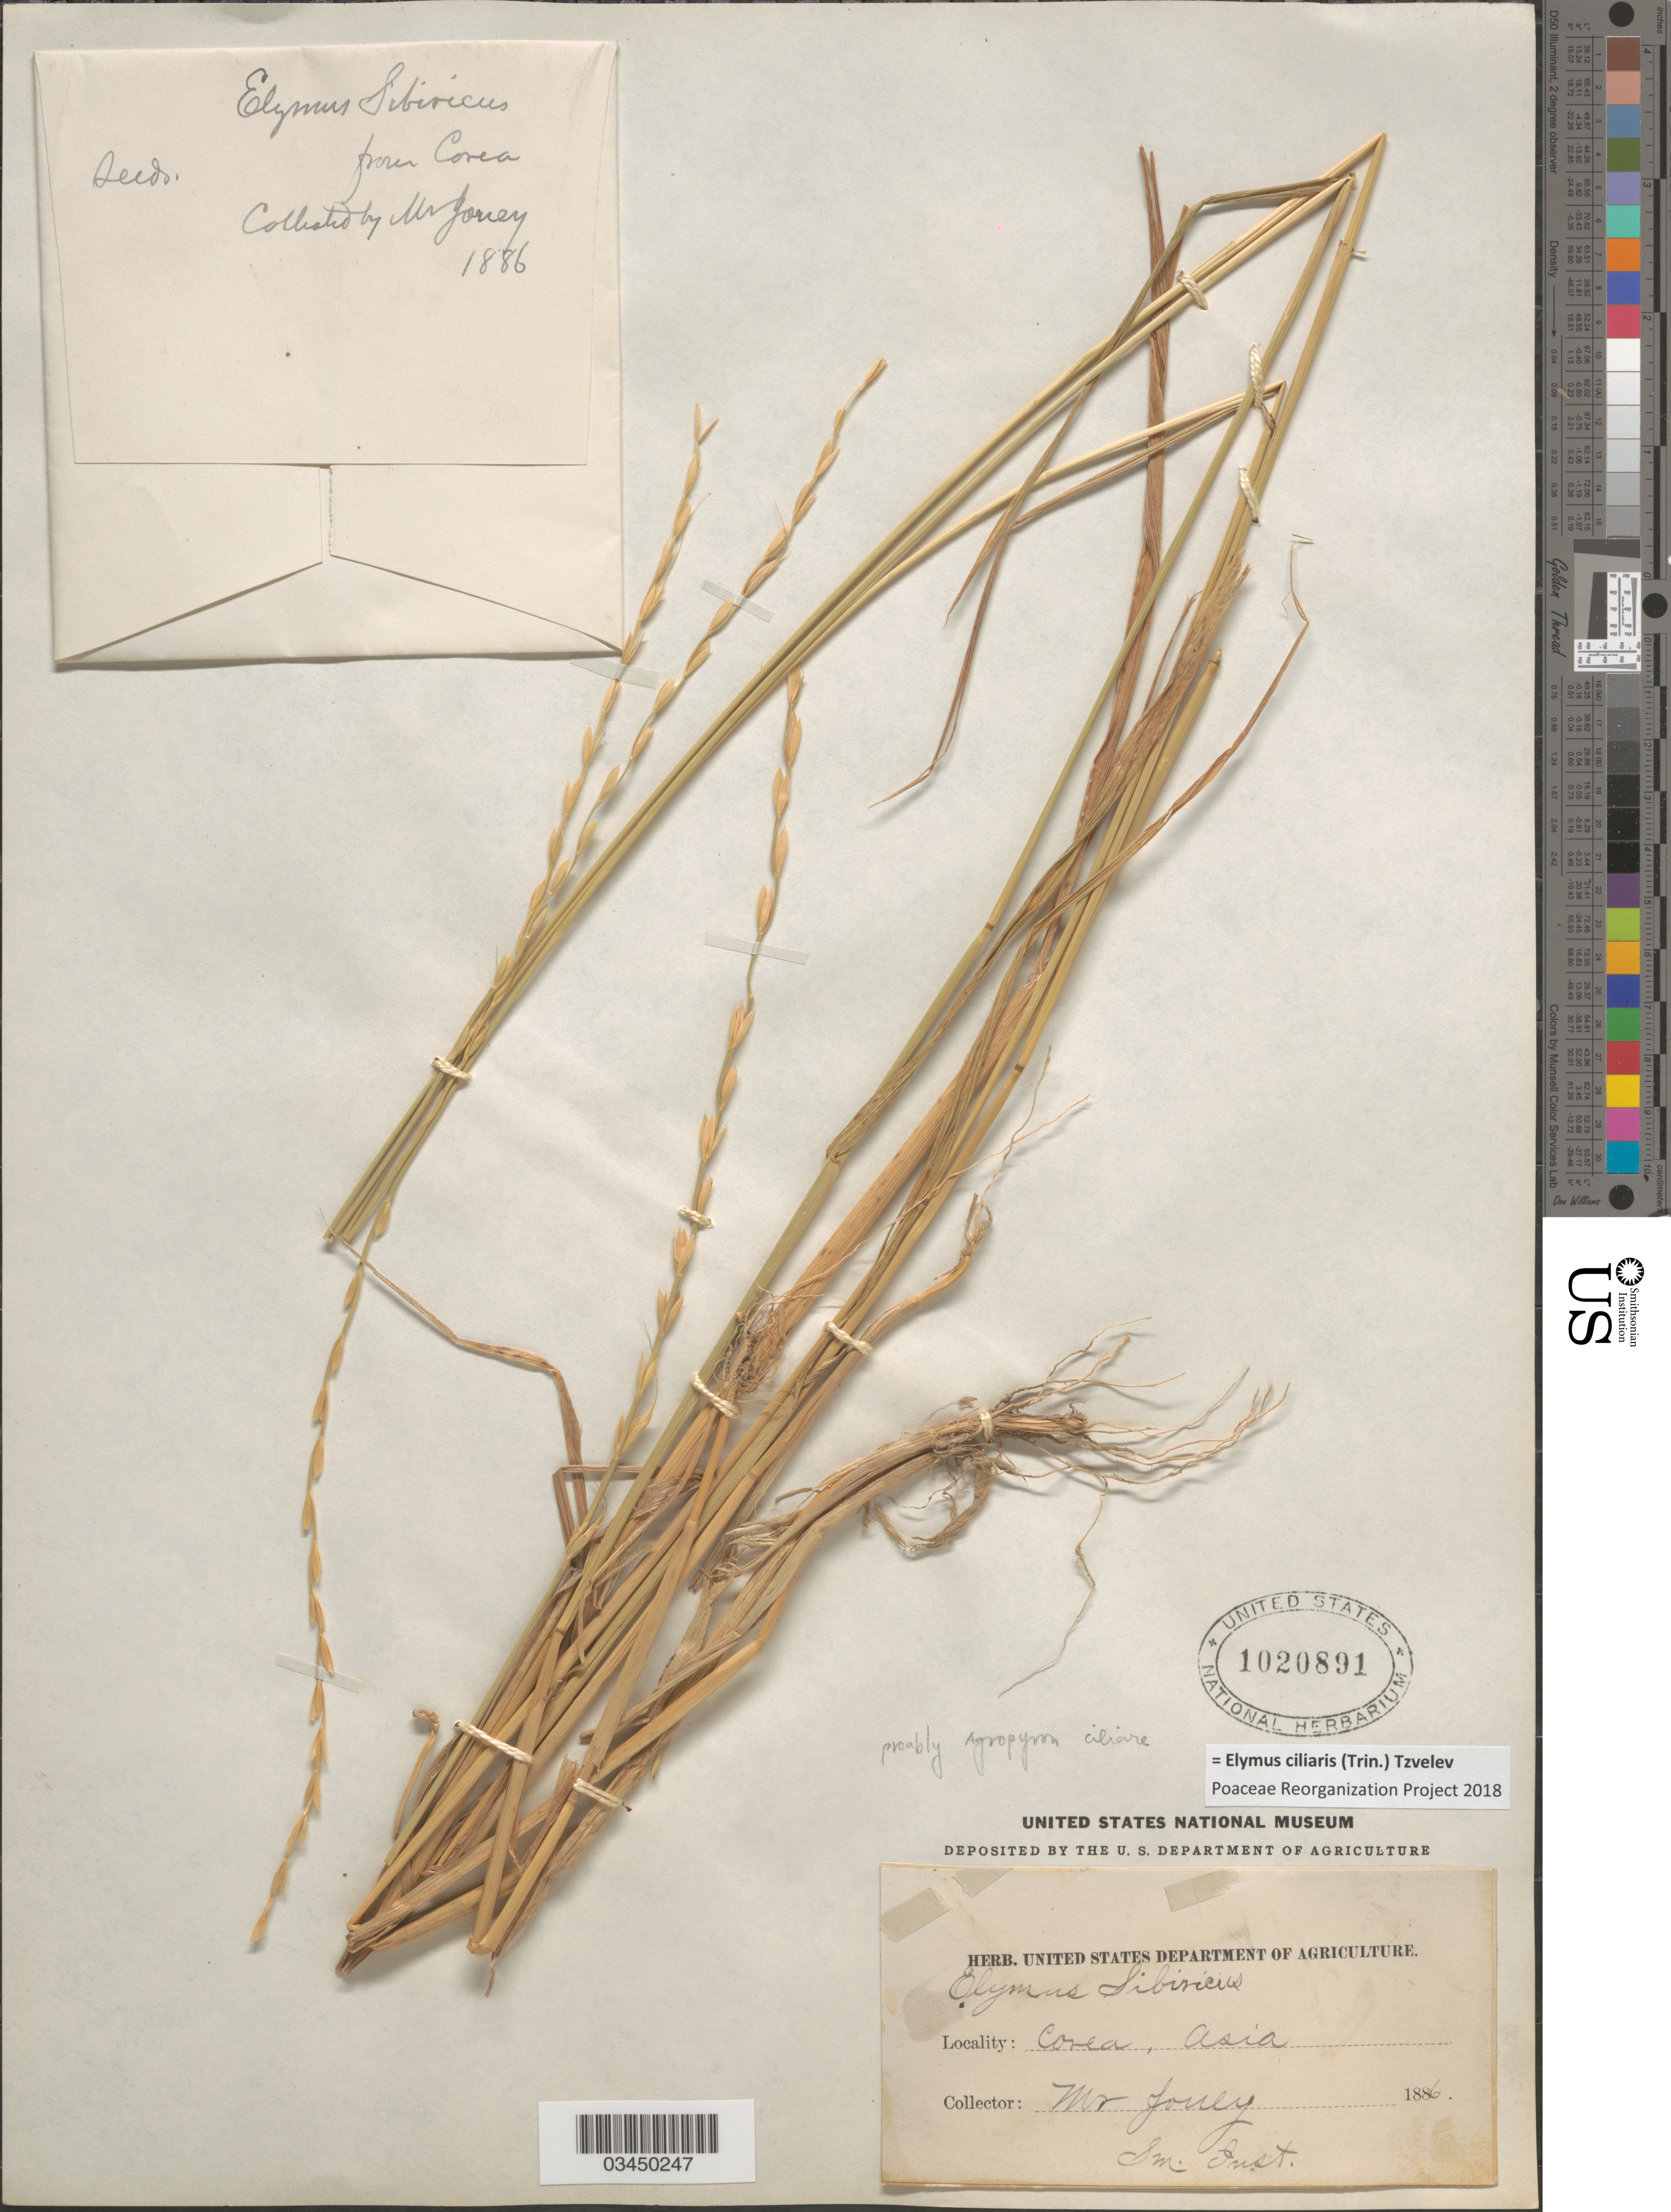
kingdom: Plantae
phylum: Tracheophyta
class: Liliopsida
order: Poales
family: Poaceae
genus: Elymus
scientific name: Elymus ciliaris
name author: (Trin.) Tzvelev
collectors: Mr. Joney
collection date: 1886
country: North Korea / South Korea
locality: Corea, Asia.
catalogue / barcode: US 1020891